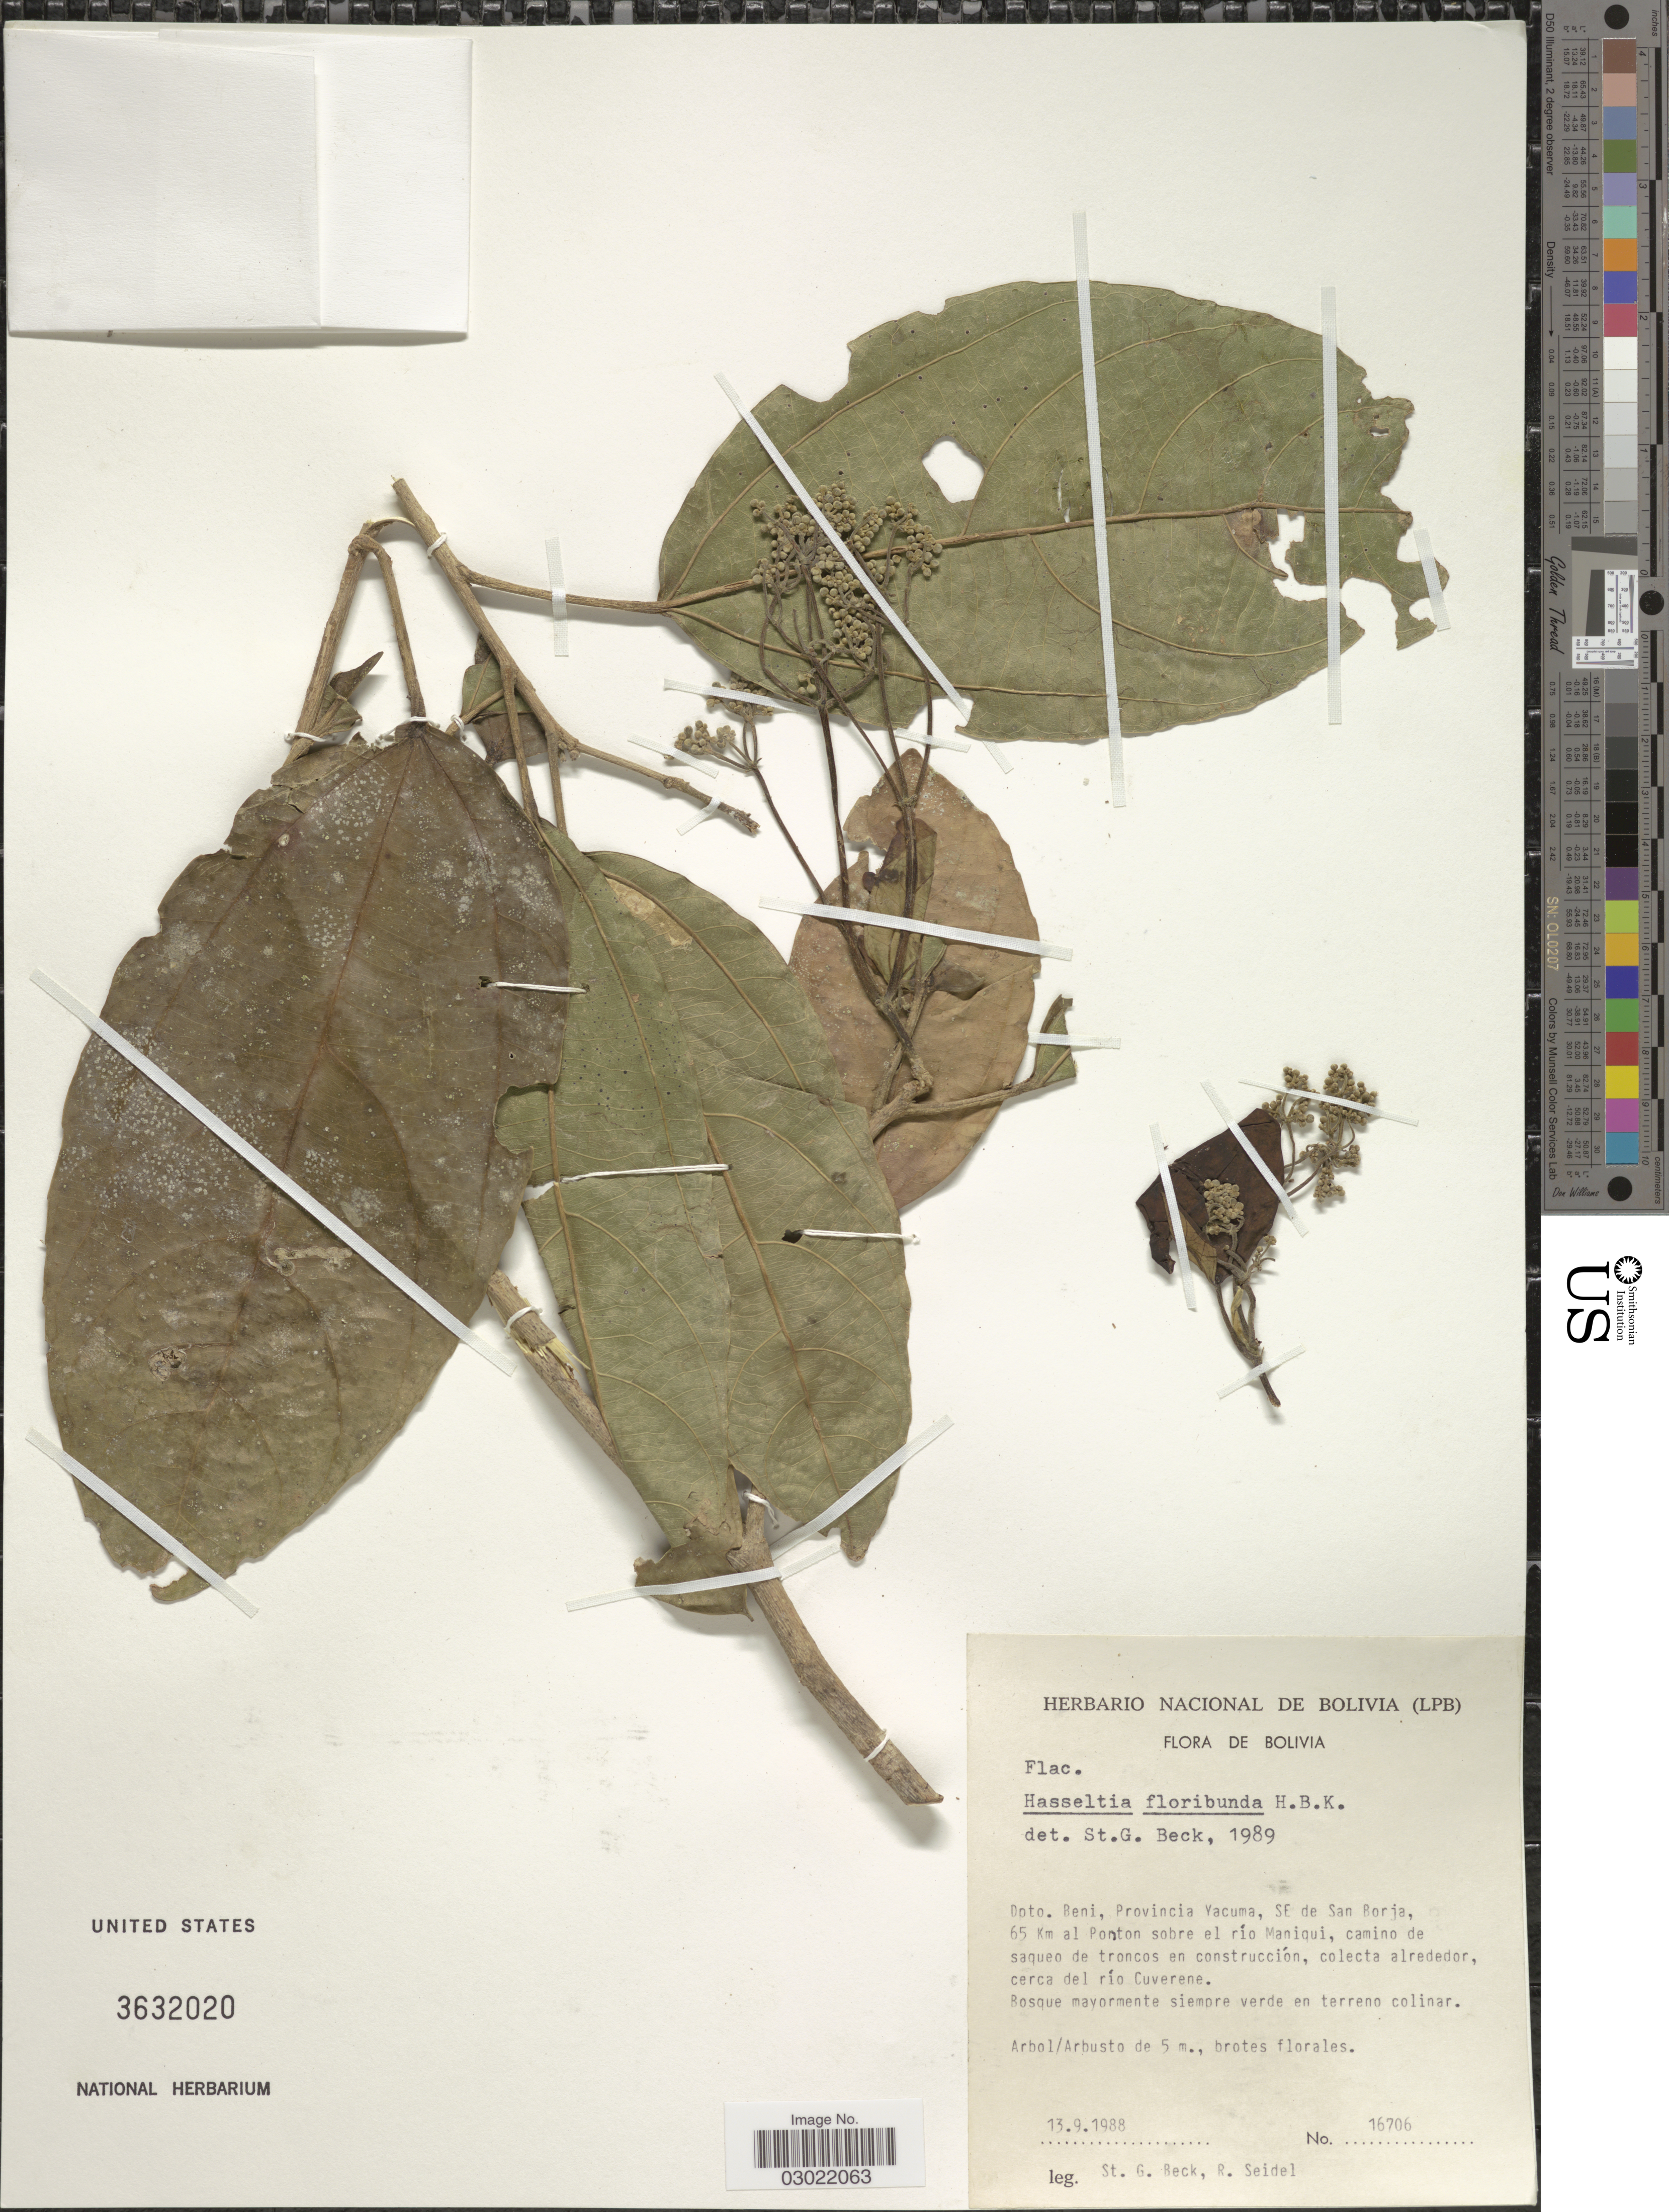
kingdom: Plantae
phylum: Tracheophyta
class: Magnoliopsida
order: Malpighiales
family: Salicaceae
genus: Hasseltia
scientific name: Hasseltia floribunda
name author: Kunth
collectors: S. G. Beck & R. Seidel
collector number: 16706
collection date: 1988-09-13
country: Bolivia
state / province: Beni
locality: Dpto. Beni, Provincia Yacuma, SE de San Borja, 65 Km al Ponton sobre el río Maniqui, camino de saqueo de troncos en construcción, colecta alrededor, cerca del río Cuverene.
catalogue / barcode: US 3632020